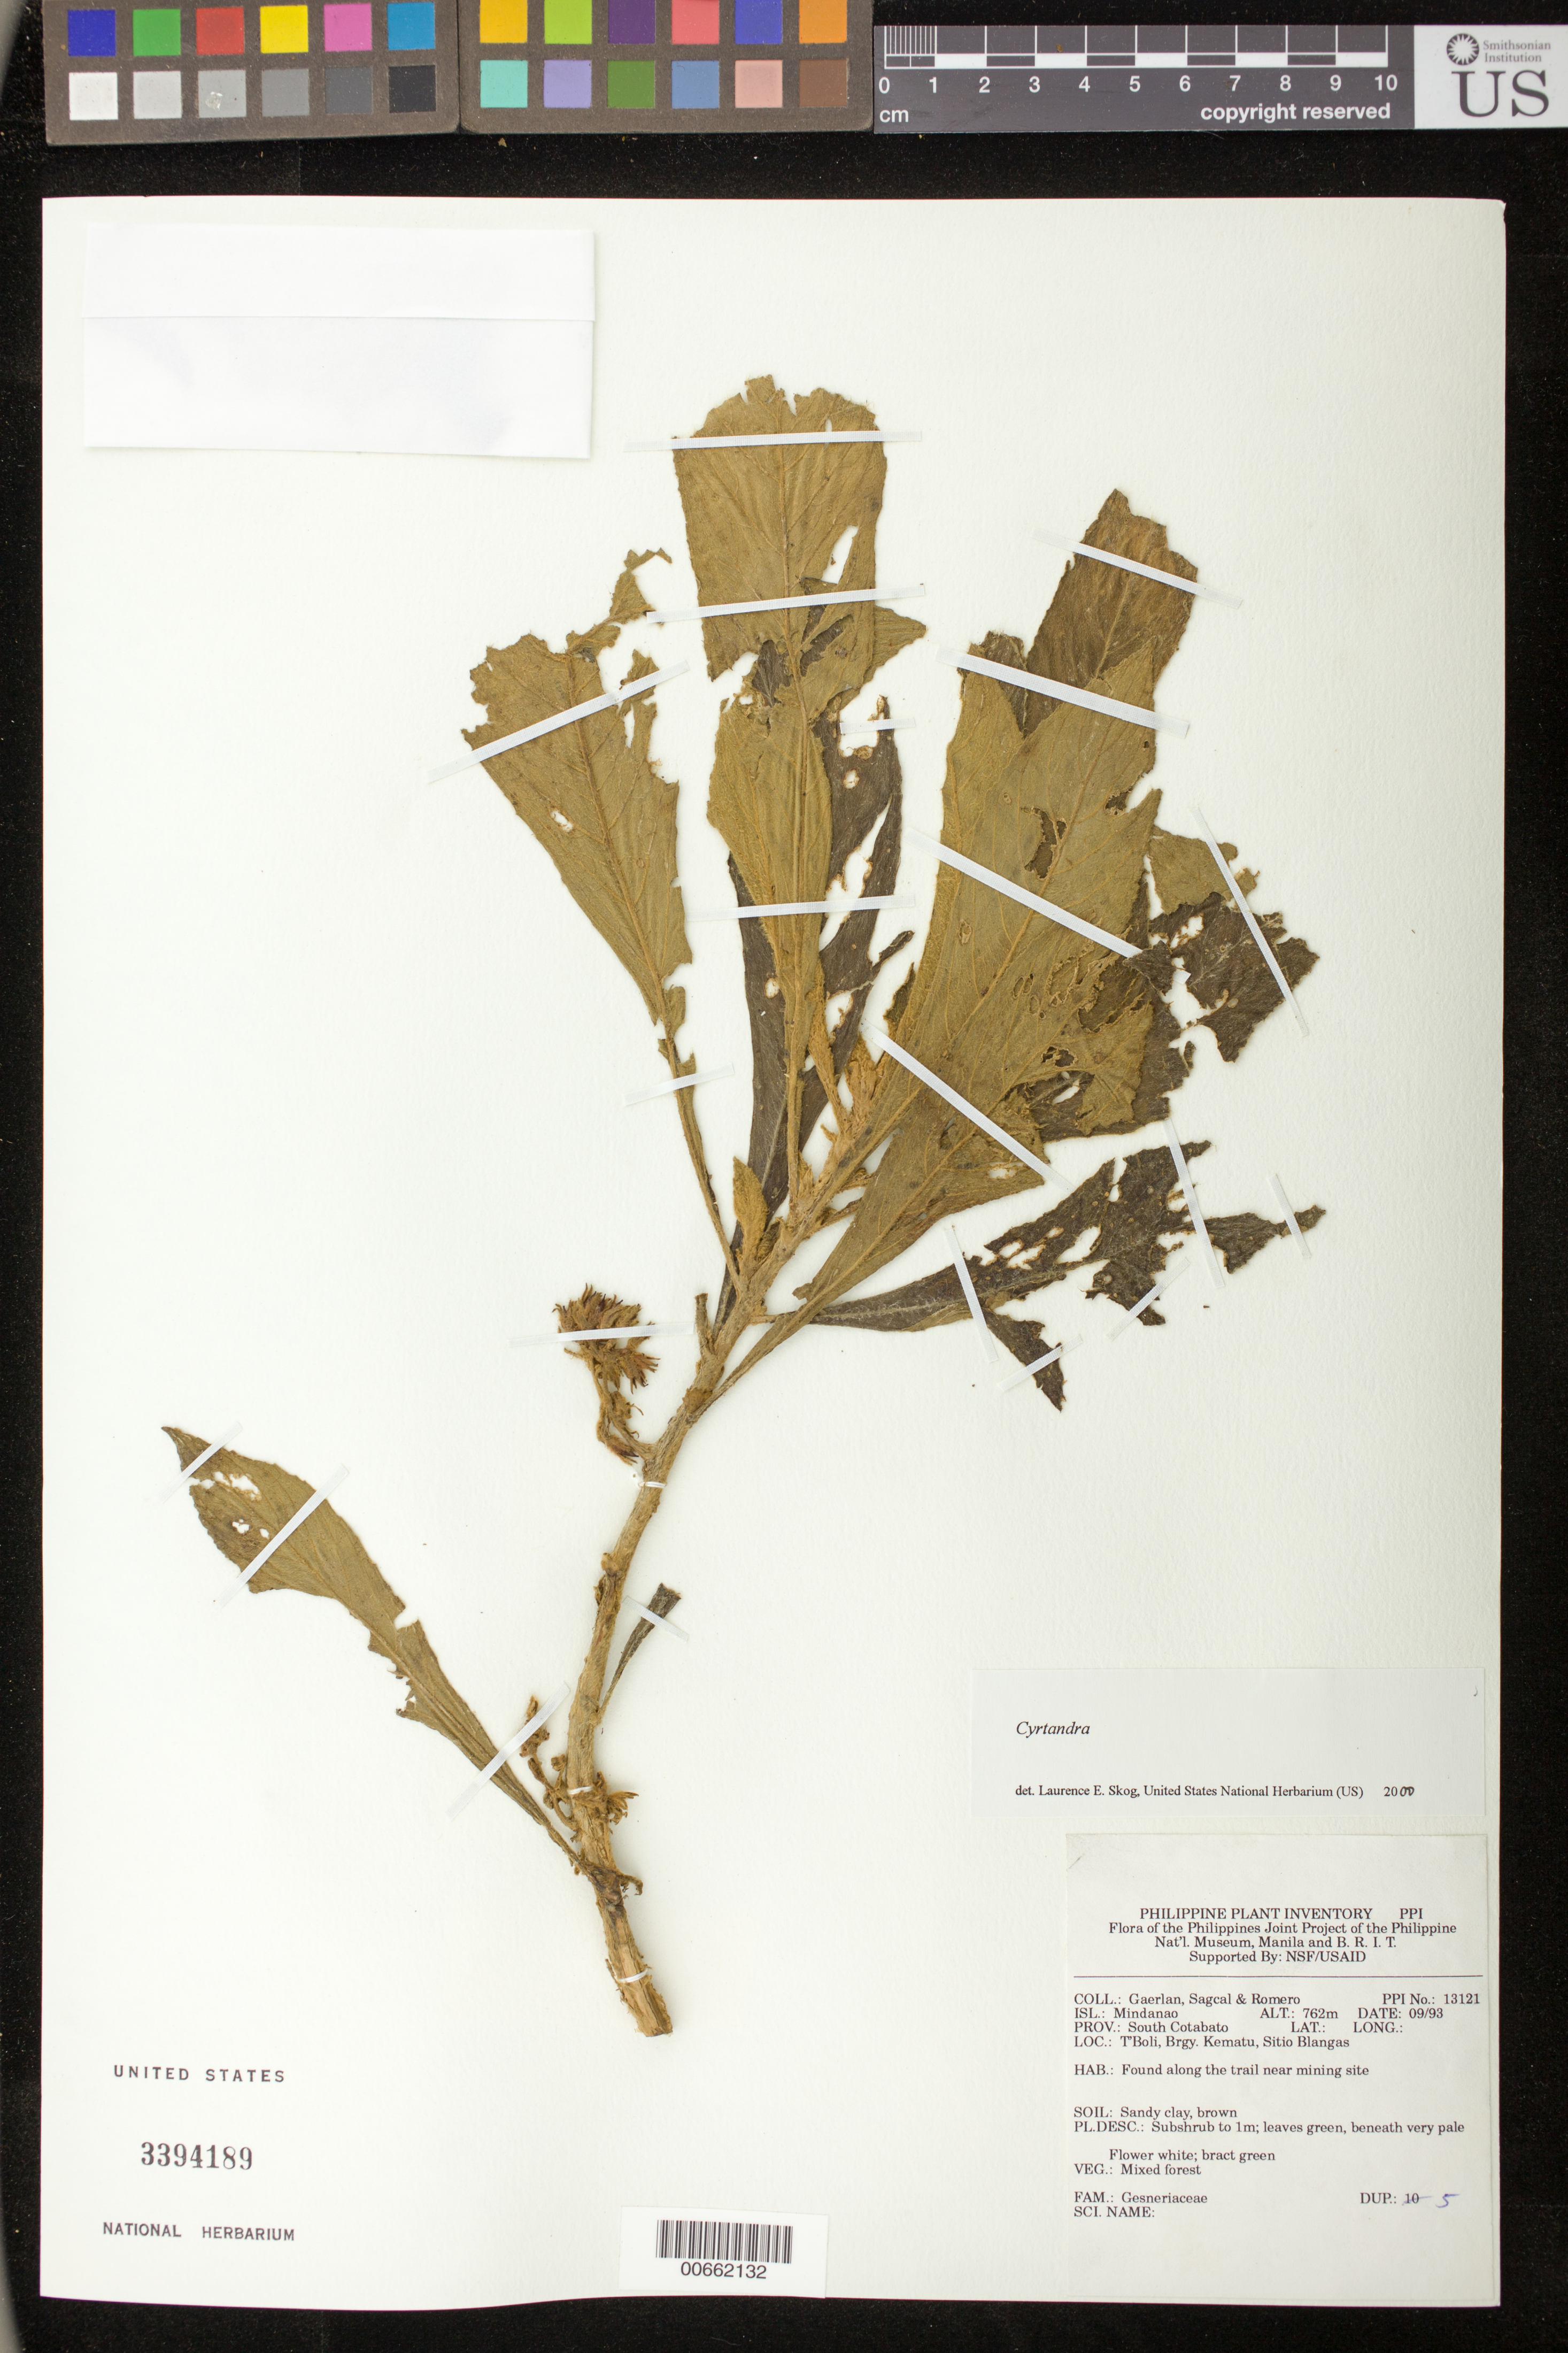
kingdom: Plantae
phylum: Tracheophyta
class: Magnoliopsida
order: Lamiales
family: Gesneriaceae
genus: Cyrtandra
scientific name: Cyrtandra sp.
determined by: Skog, Laurence E.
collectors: F. Gaerlan, E. Sagcal & -. Romero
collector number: PPI No. 13121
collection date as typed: Sep 1993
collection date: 1993-09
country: Philippines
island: Mindanao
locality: Prov. South Cotabato; T'Boli, Brgy. Kematu, Sitio Blangas; found along the trail near mining site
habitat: Mixed forest; soil sandy clay, brown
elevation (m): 762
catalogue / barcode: US 3394189